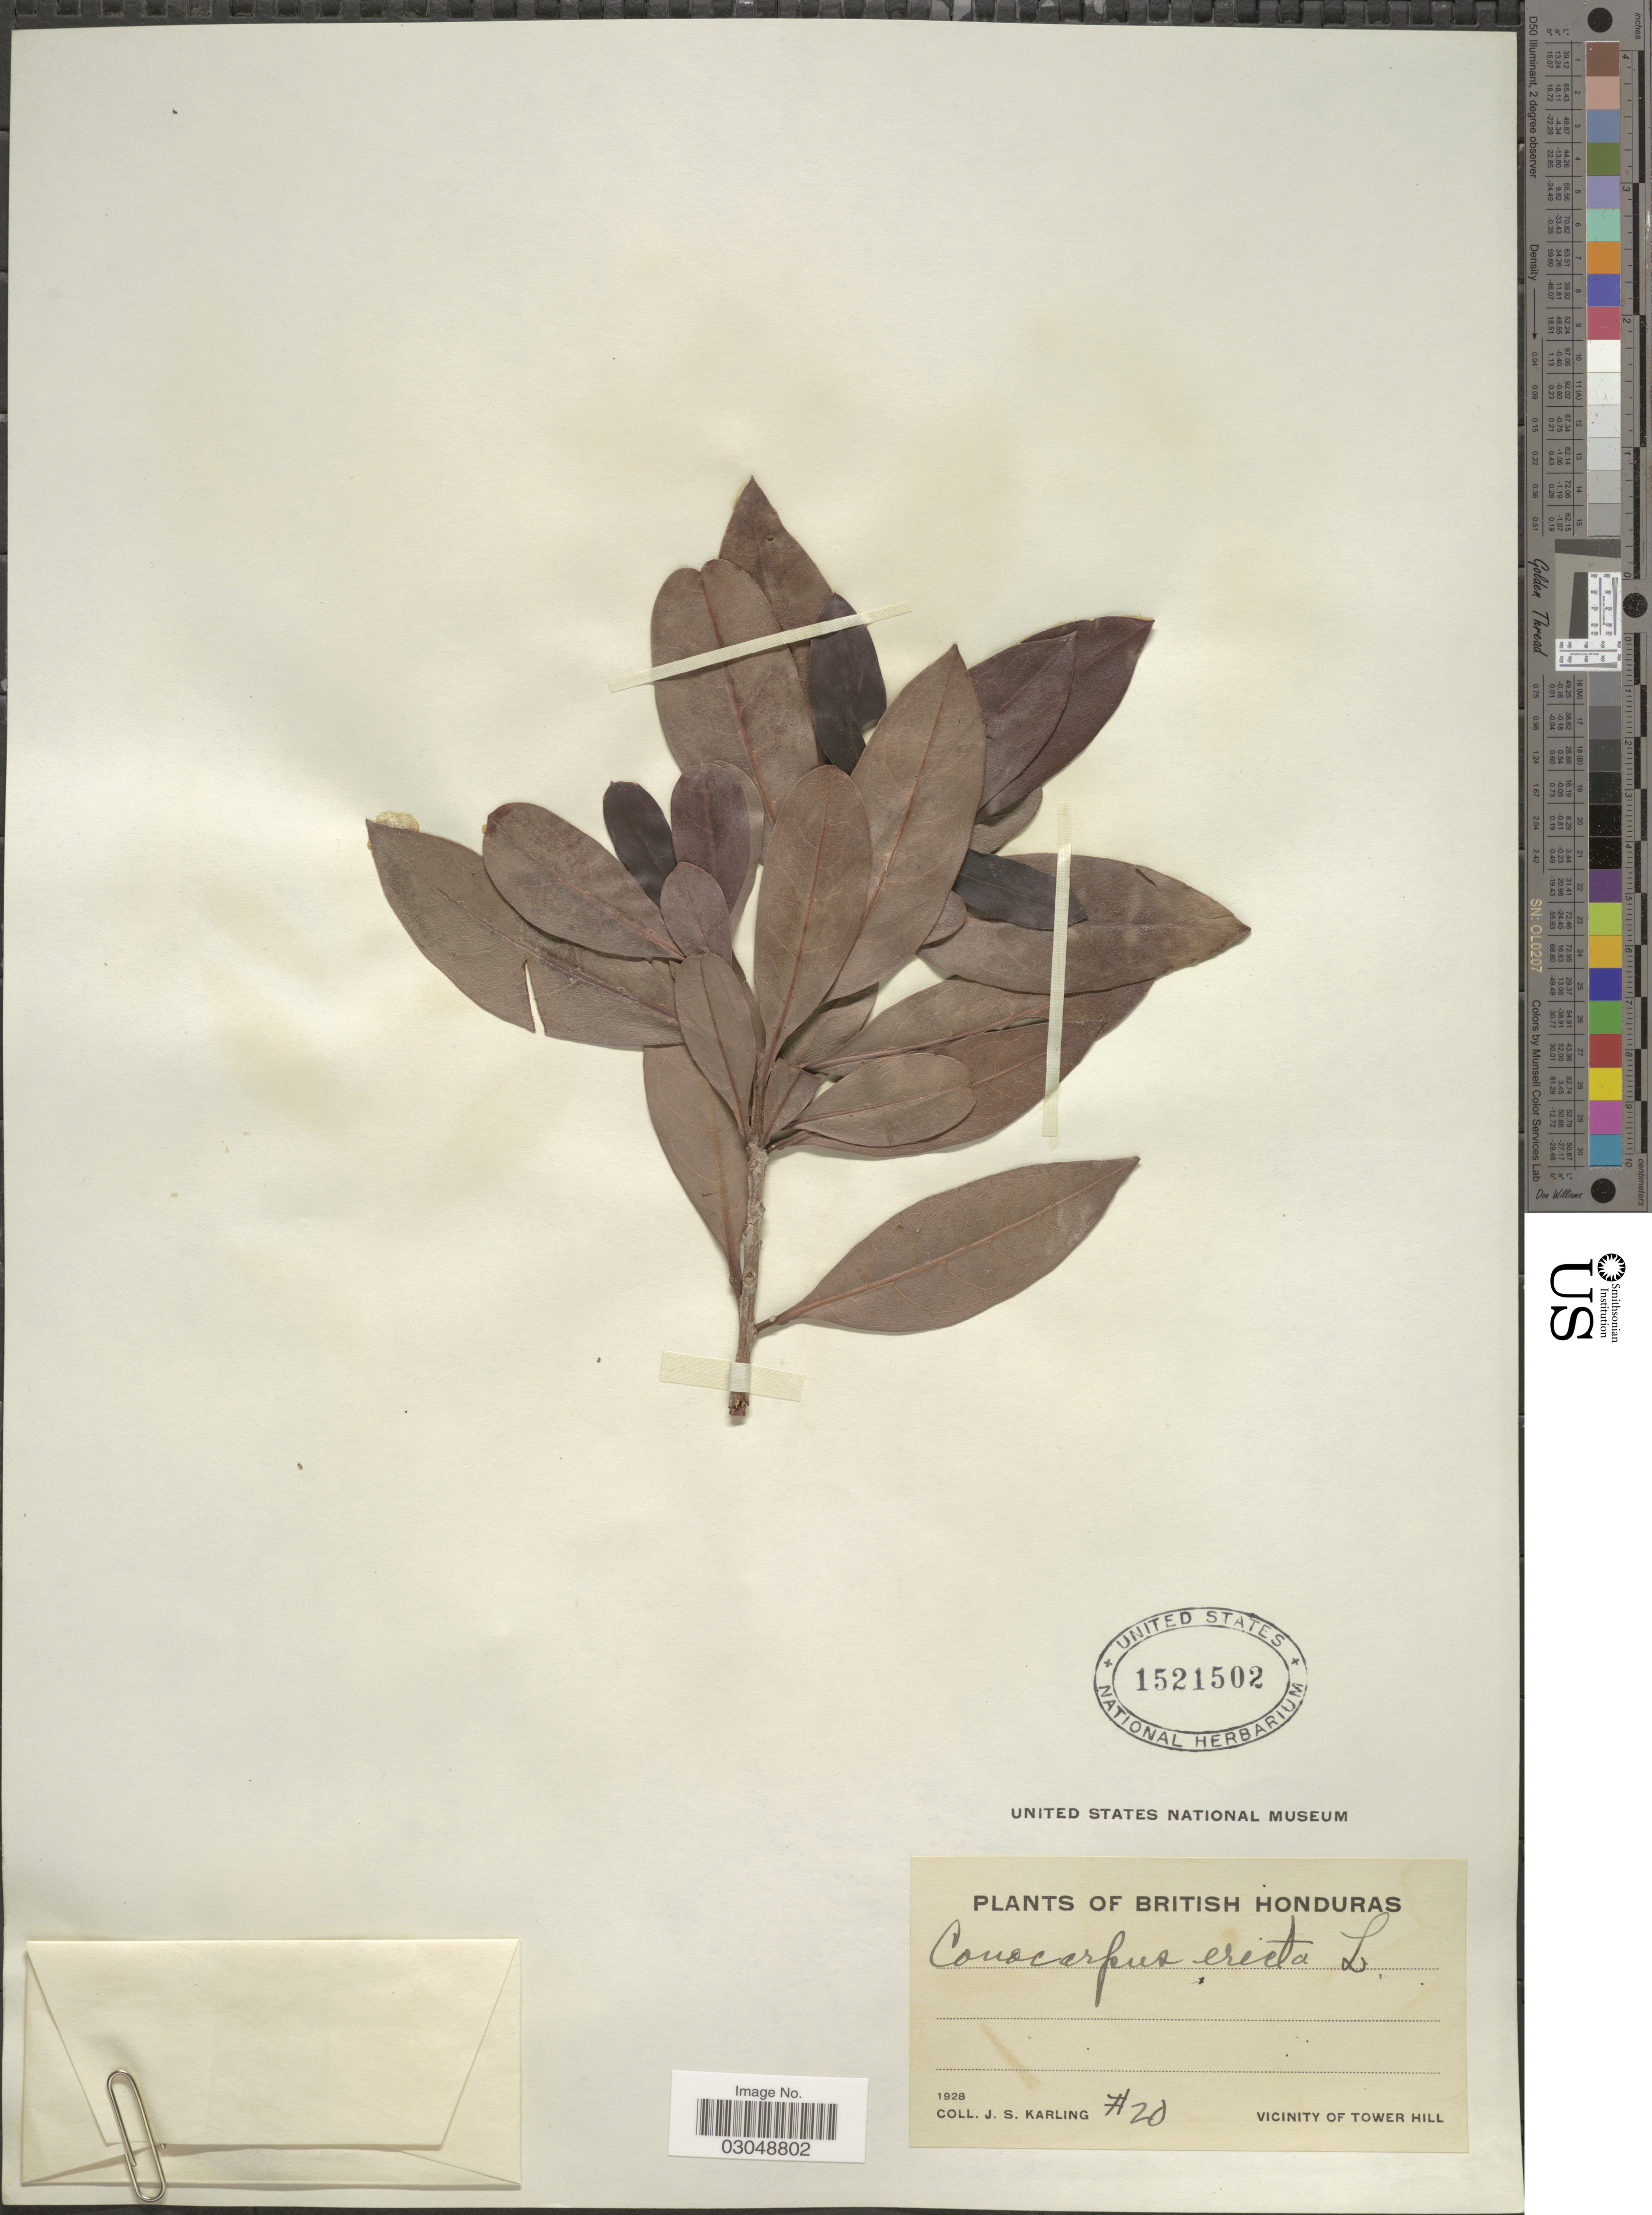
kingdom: Plantae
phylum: Tracheophyta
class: Magnoliopsida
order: Myrtales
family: Combretaceae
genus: Conocarpus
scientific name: Conocarpus erectus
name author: L.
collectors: J. Karling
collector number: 20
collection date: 1928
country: Belize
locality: British Honduras. Vicinity of Tower Hill.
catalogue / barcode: US 1521502